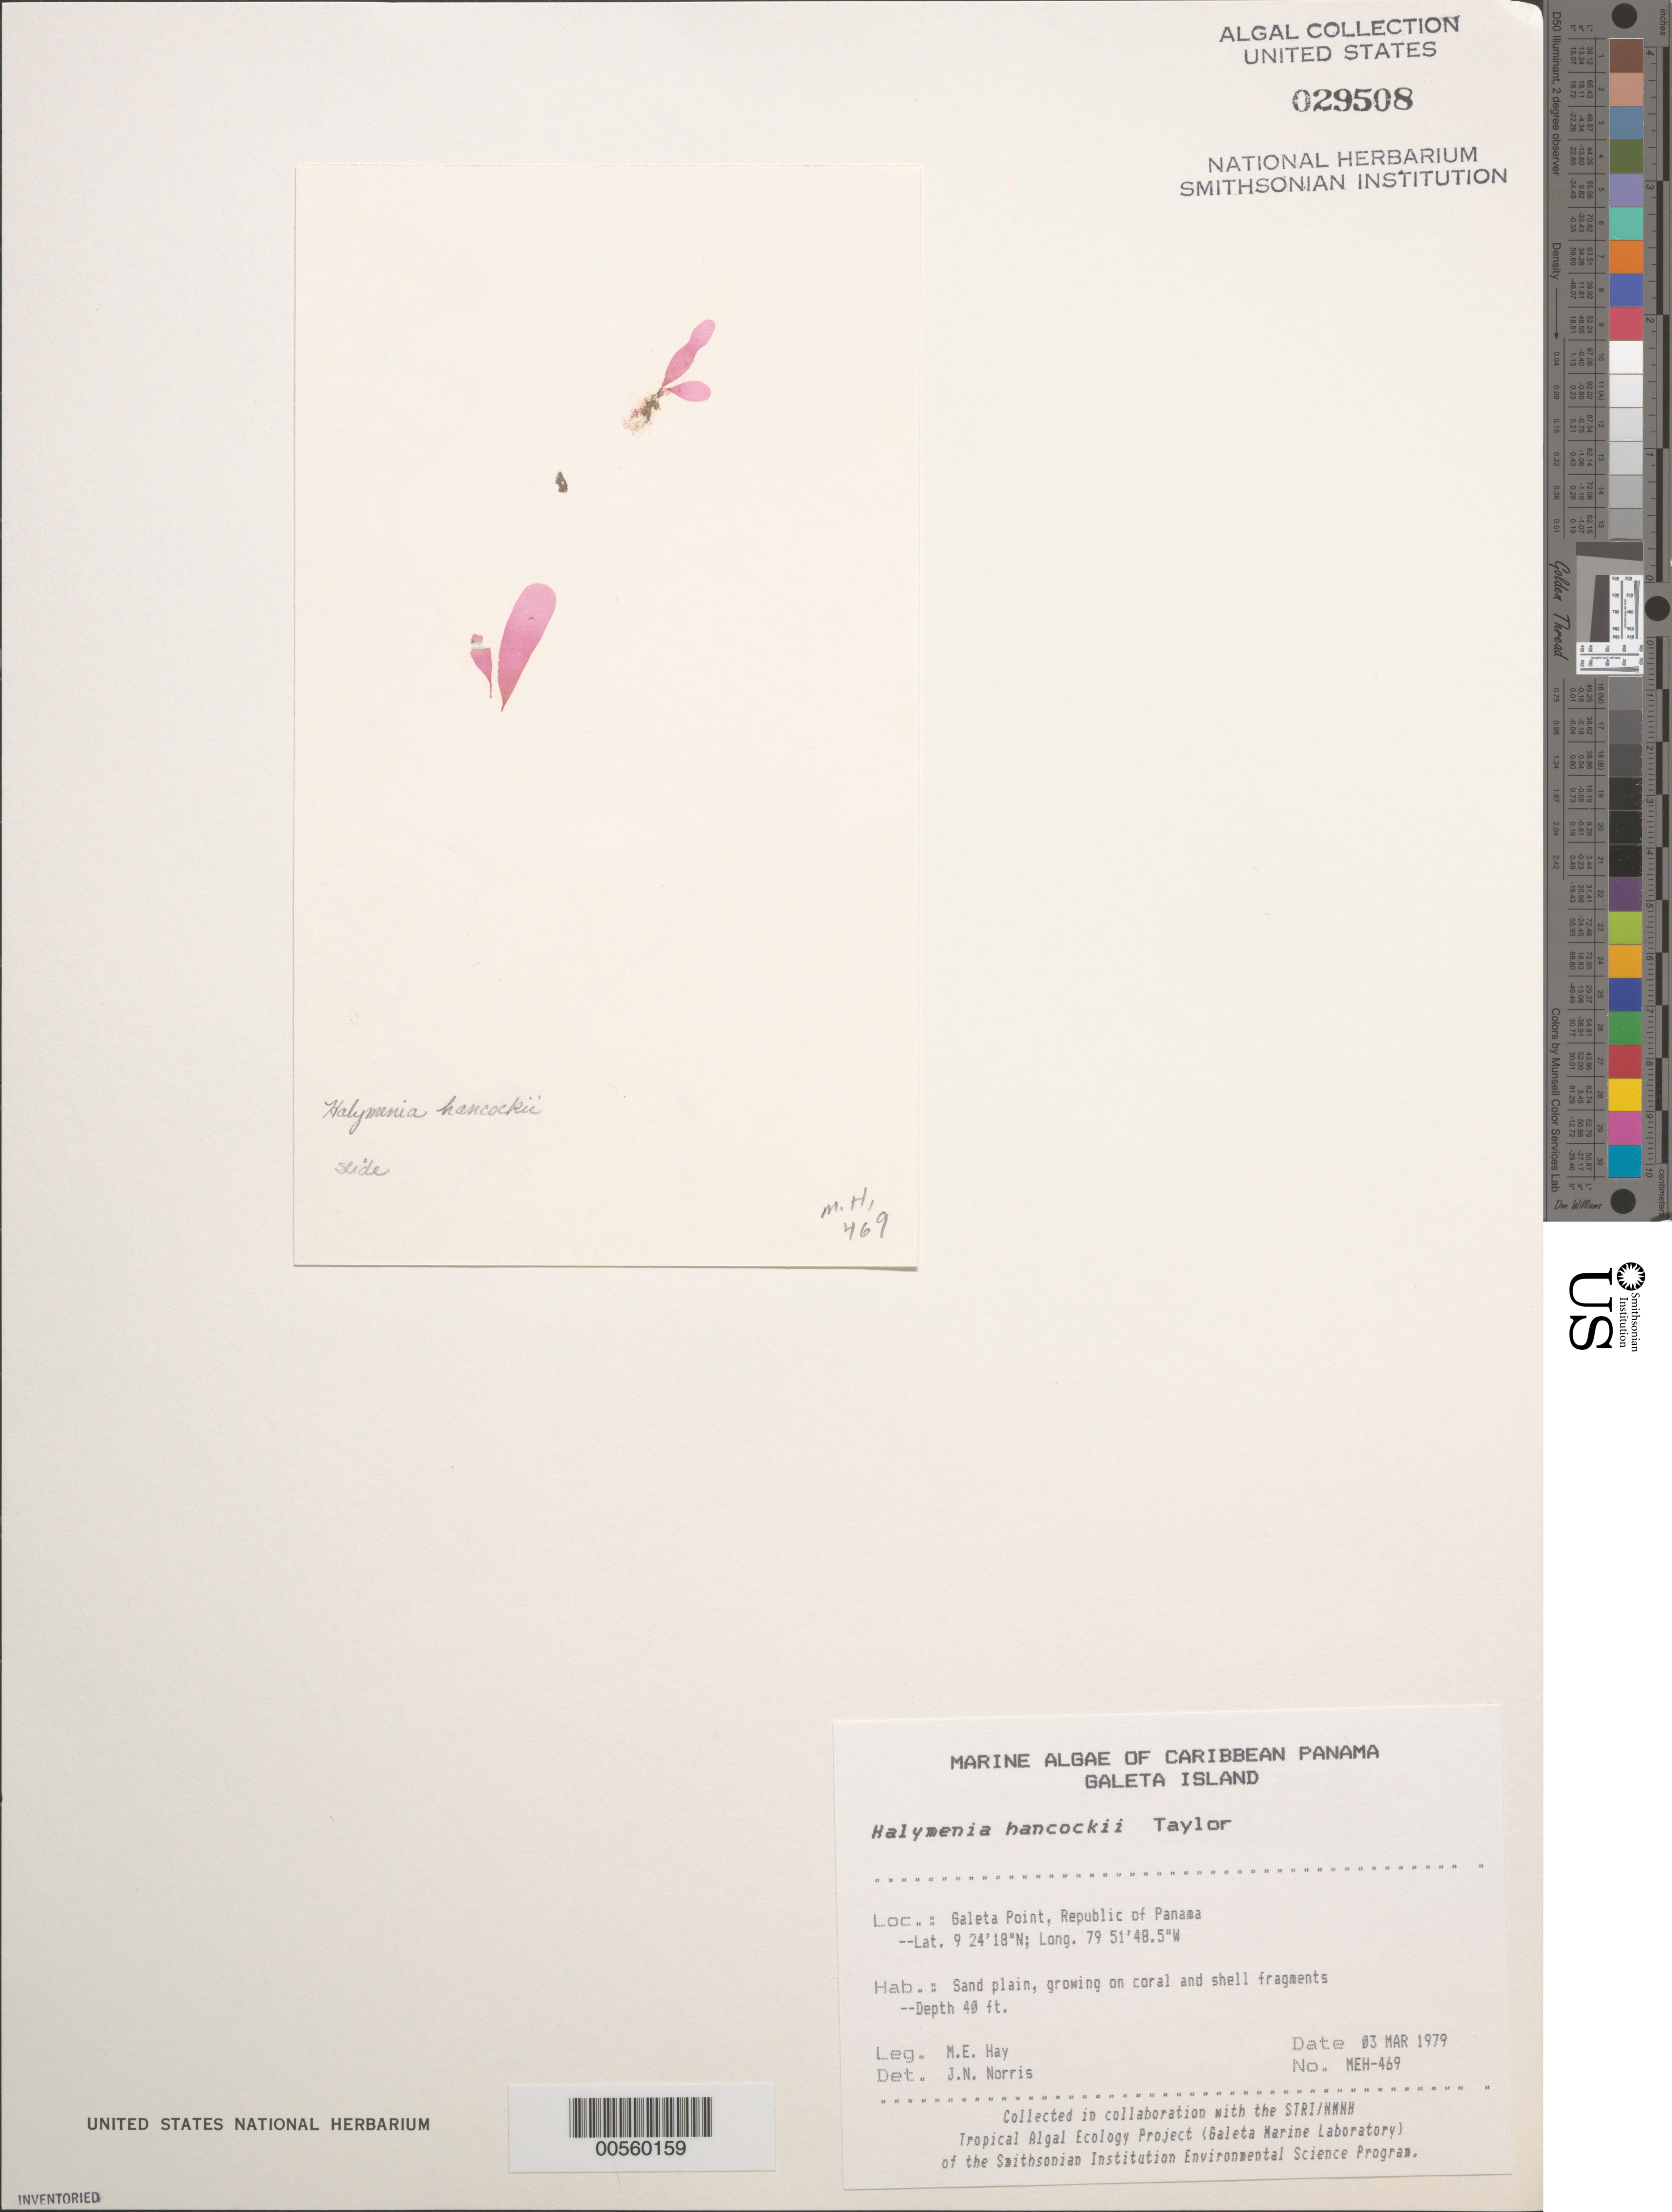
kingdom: Plantae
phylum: Rhodophyta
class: Florideophyceae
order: Halymeniales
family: Halymeniaceae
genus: Halymenia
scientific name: Halymenia hancockii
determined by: Norris, James N.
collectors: M. E. Hay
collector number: MEH-469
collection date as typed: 03 Mar 1979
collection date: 1979-03-03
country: Panama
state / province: Colón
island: Galeta Island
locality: Galeta Point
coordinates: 9 24' 18" N, 79 51' 48.5" W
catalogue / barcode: US 29508